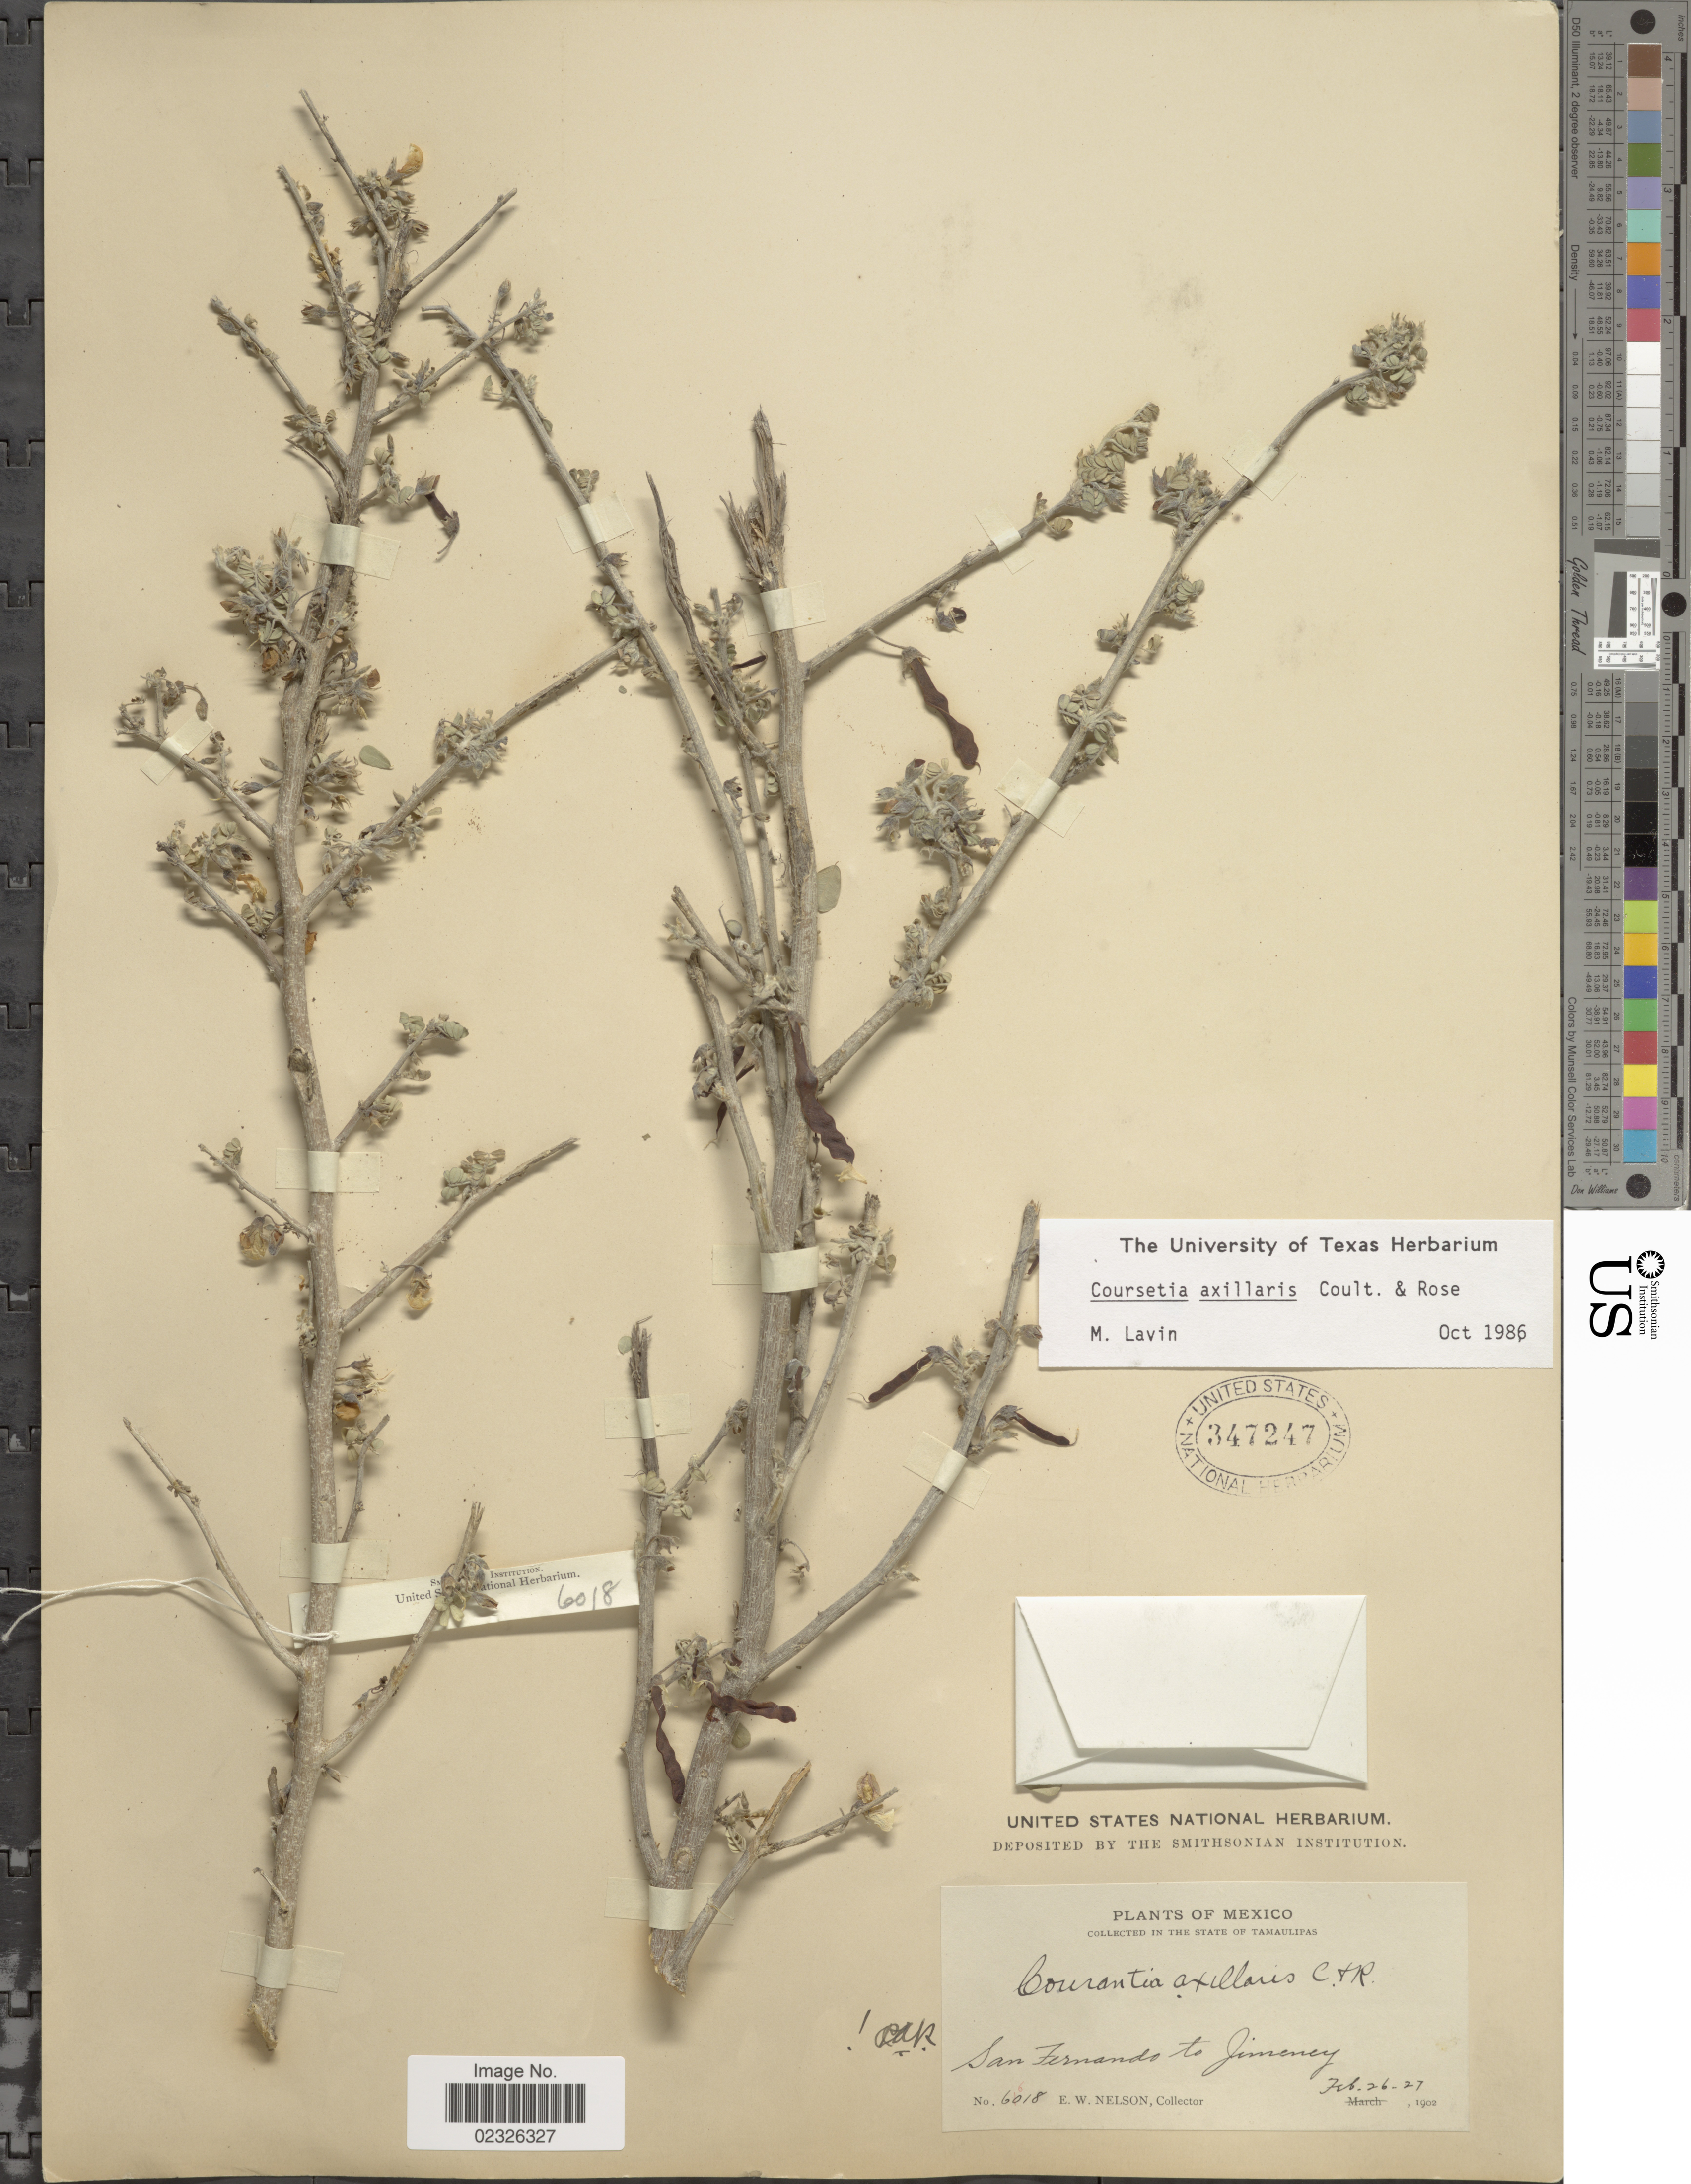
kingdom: Plantae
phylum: Tracheophyta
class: Magnoliopsida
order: Fabales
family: Fabaceae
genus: Coursetia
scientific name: Coursetia axillaris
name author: J.M. Coult. & Rose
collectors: E. W. Nelson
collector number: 6018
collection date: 1902-02-26/1902-02-27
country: Mexico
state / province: Tamaulipas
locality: San Fernando to Jimeney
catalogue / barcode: US 347247